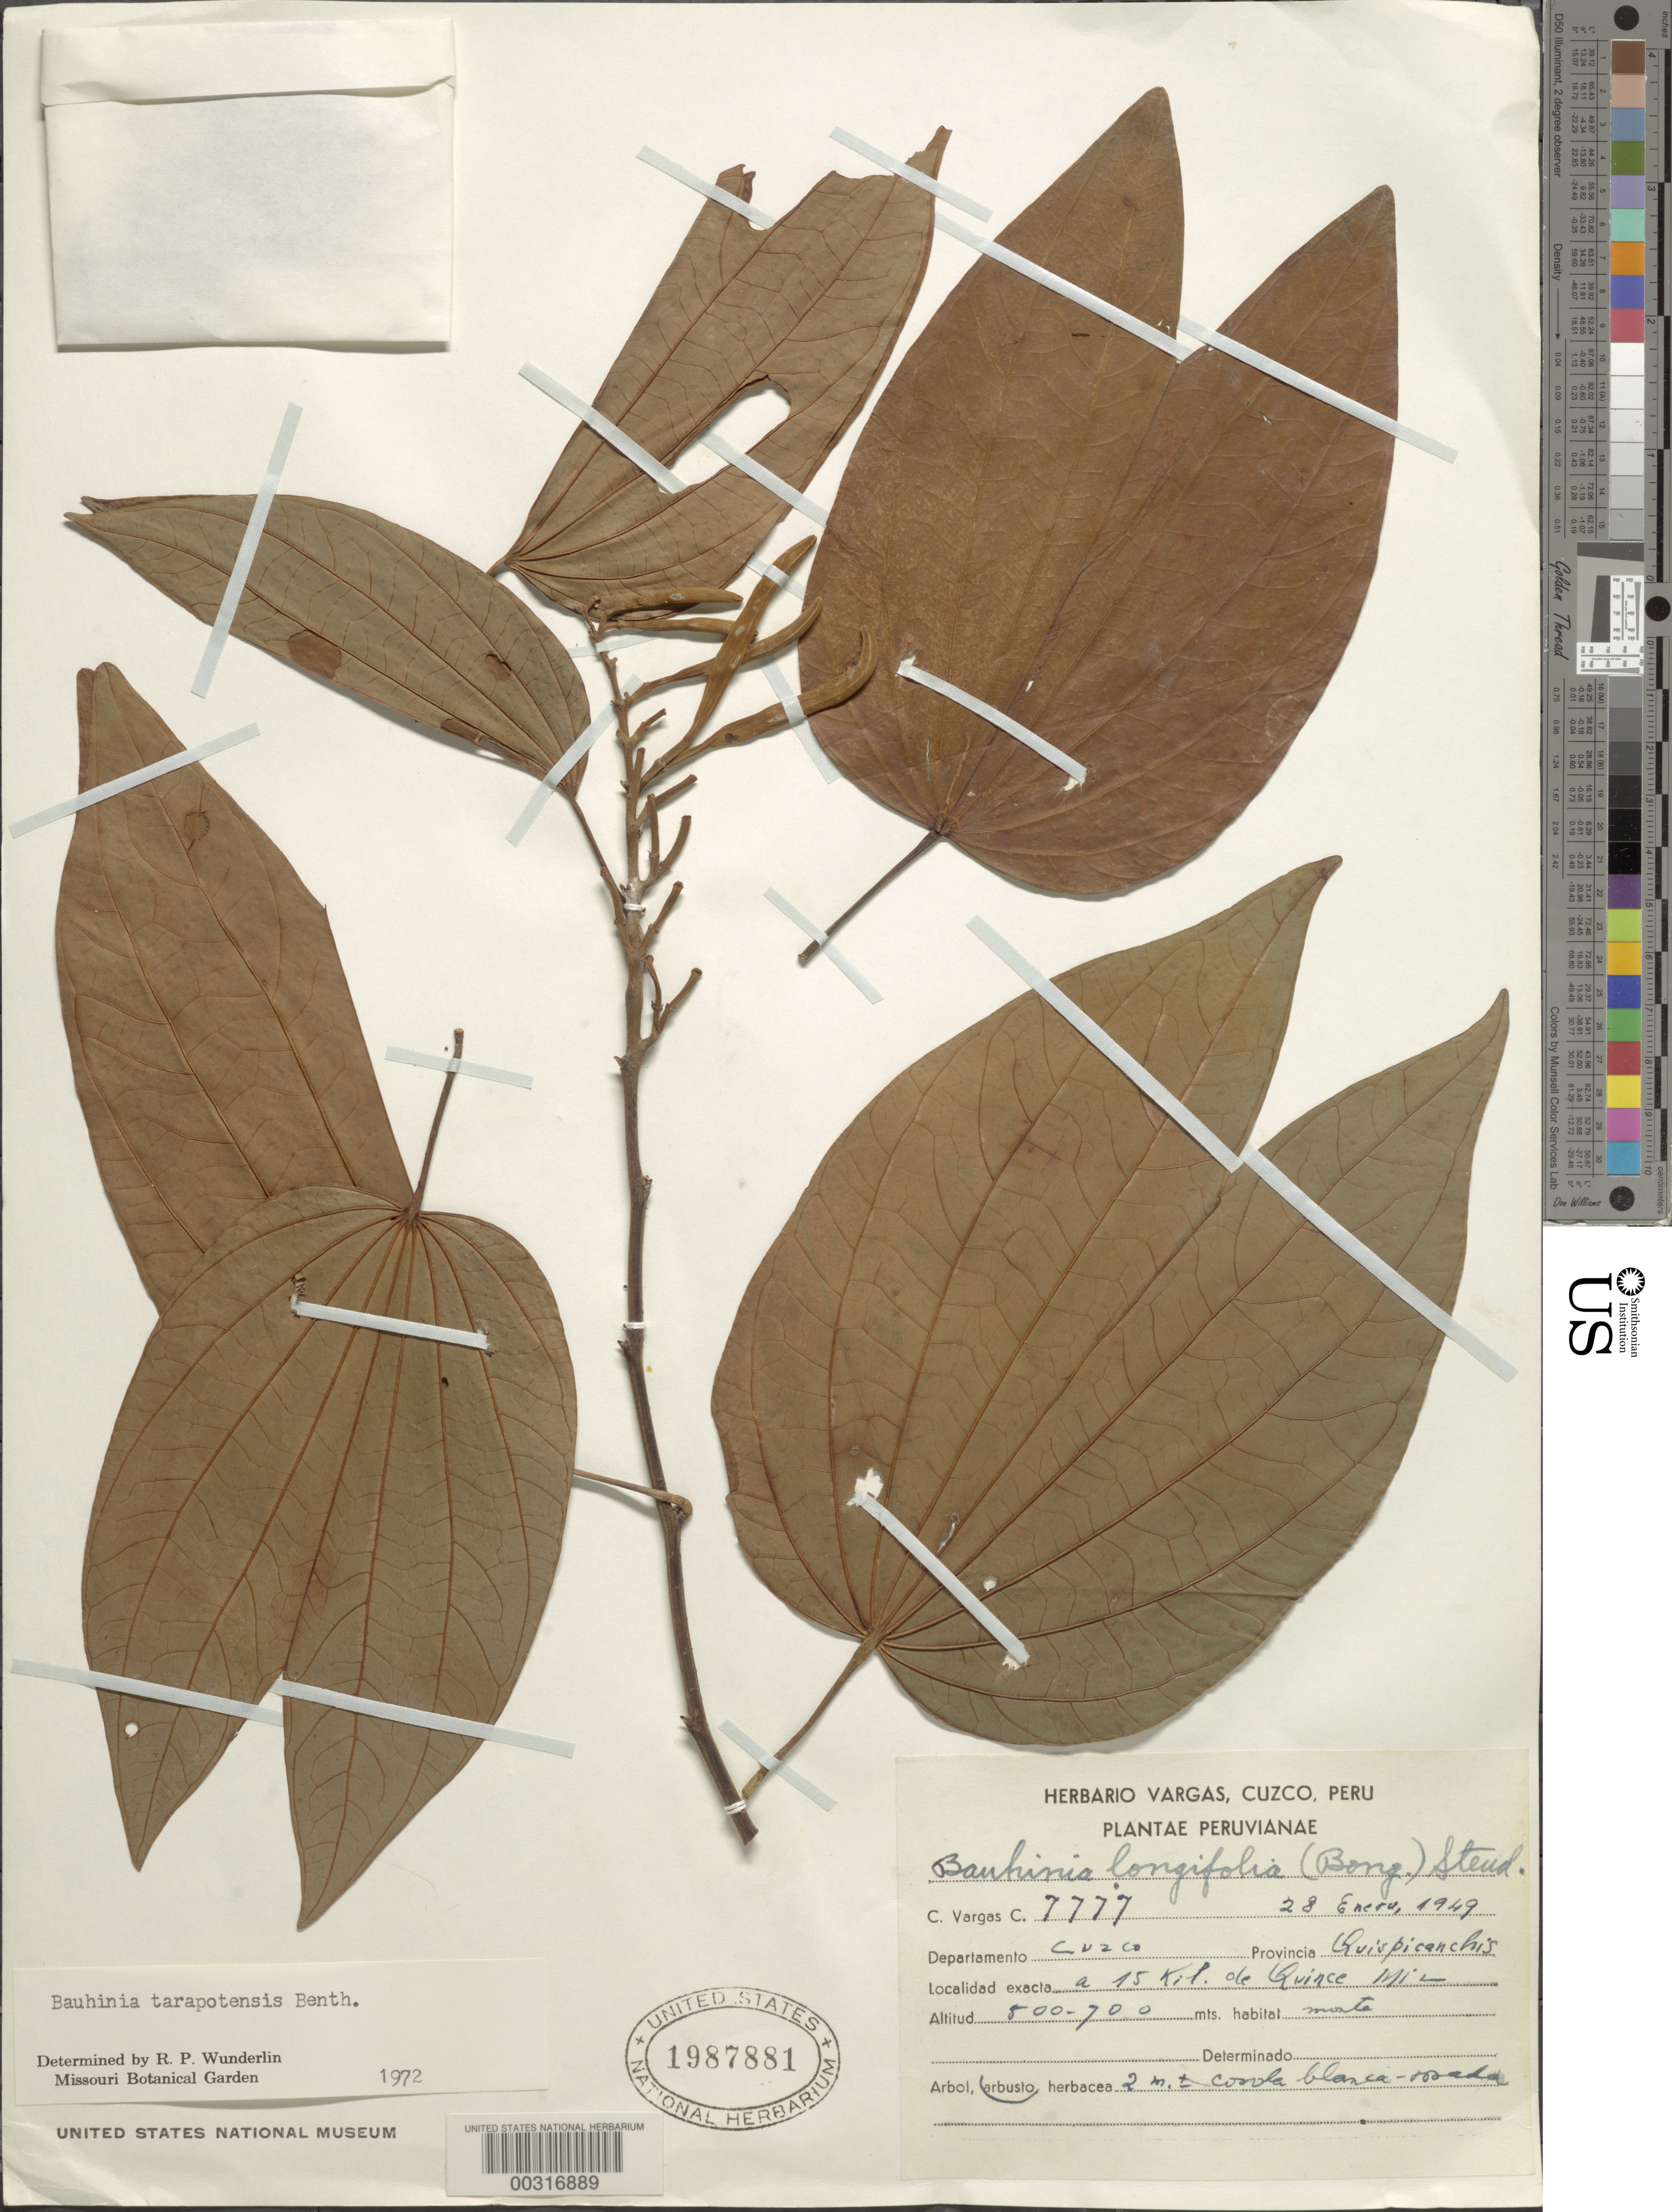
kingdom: Plantae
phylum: Tracheophyta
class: Magnoliopsida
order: Fabales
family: Fabaceae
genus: Bauhinia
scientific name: Bauhinia tarapotensis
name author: Benth.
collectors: C. Vargas Calderón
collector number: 7777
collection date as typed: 28 Jan 1949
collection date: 1949-01-28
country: Peru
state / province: Cusco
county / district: Quispicanchis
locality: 15 km to Quince Mil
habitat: Monte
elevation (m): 500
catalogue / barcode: US 1987881